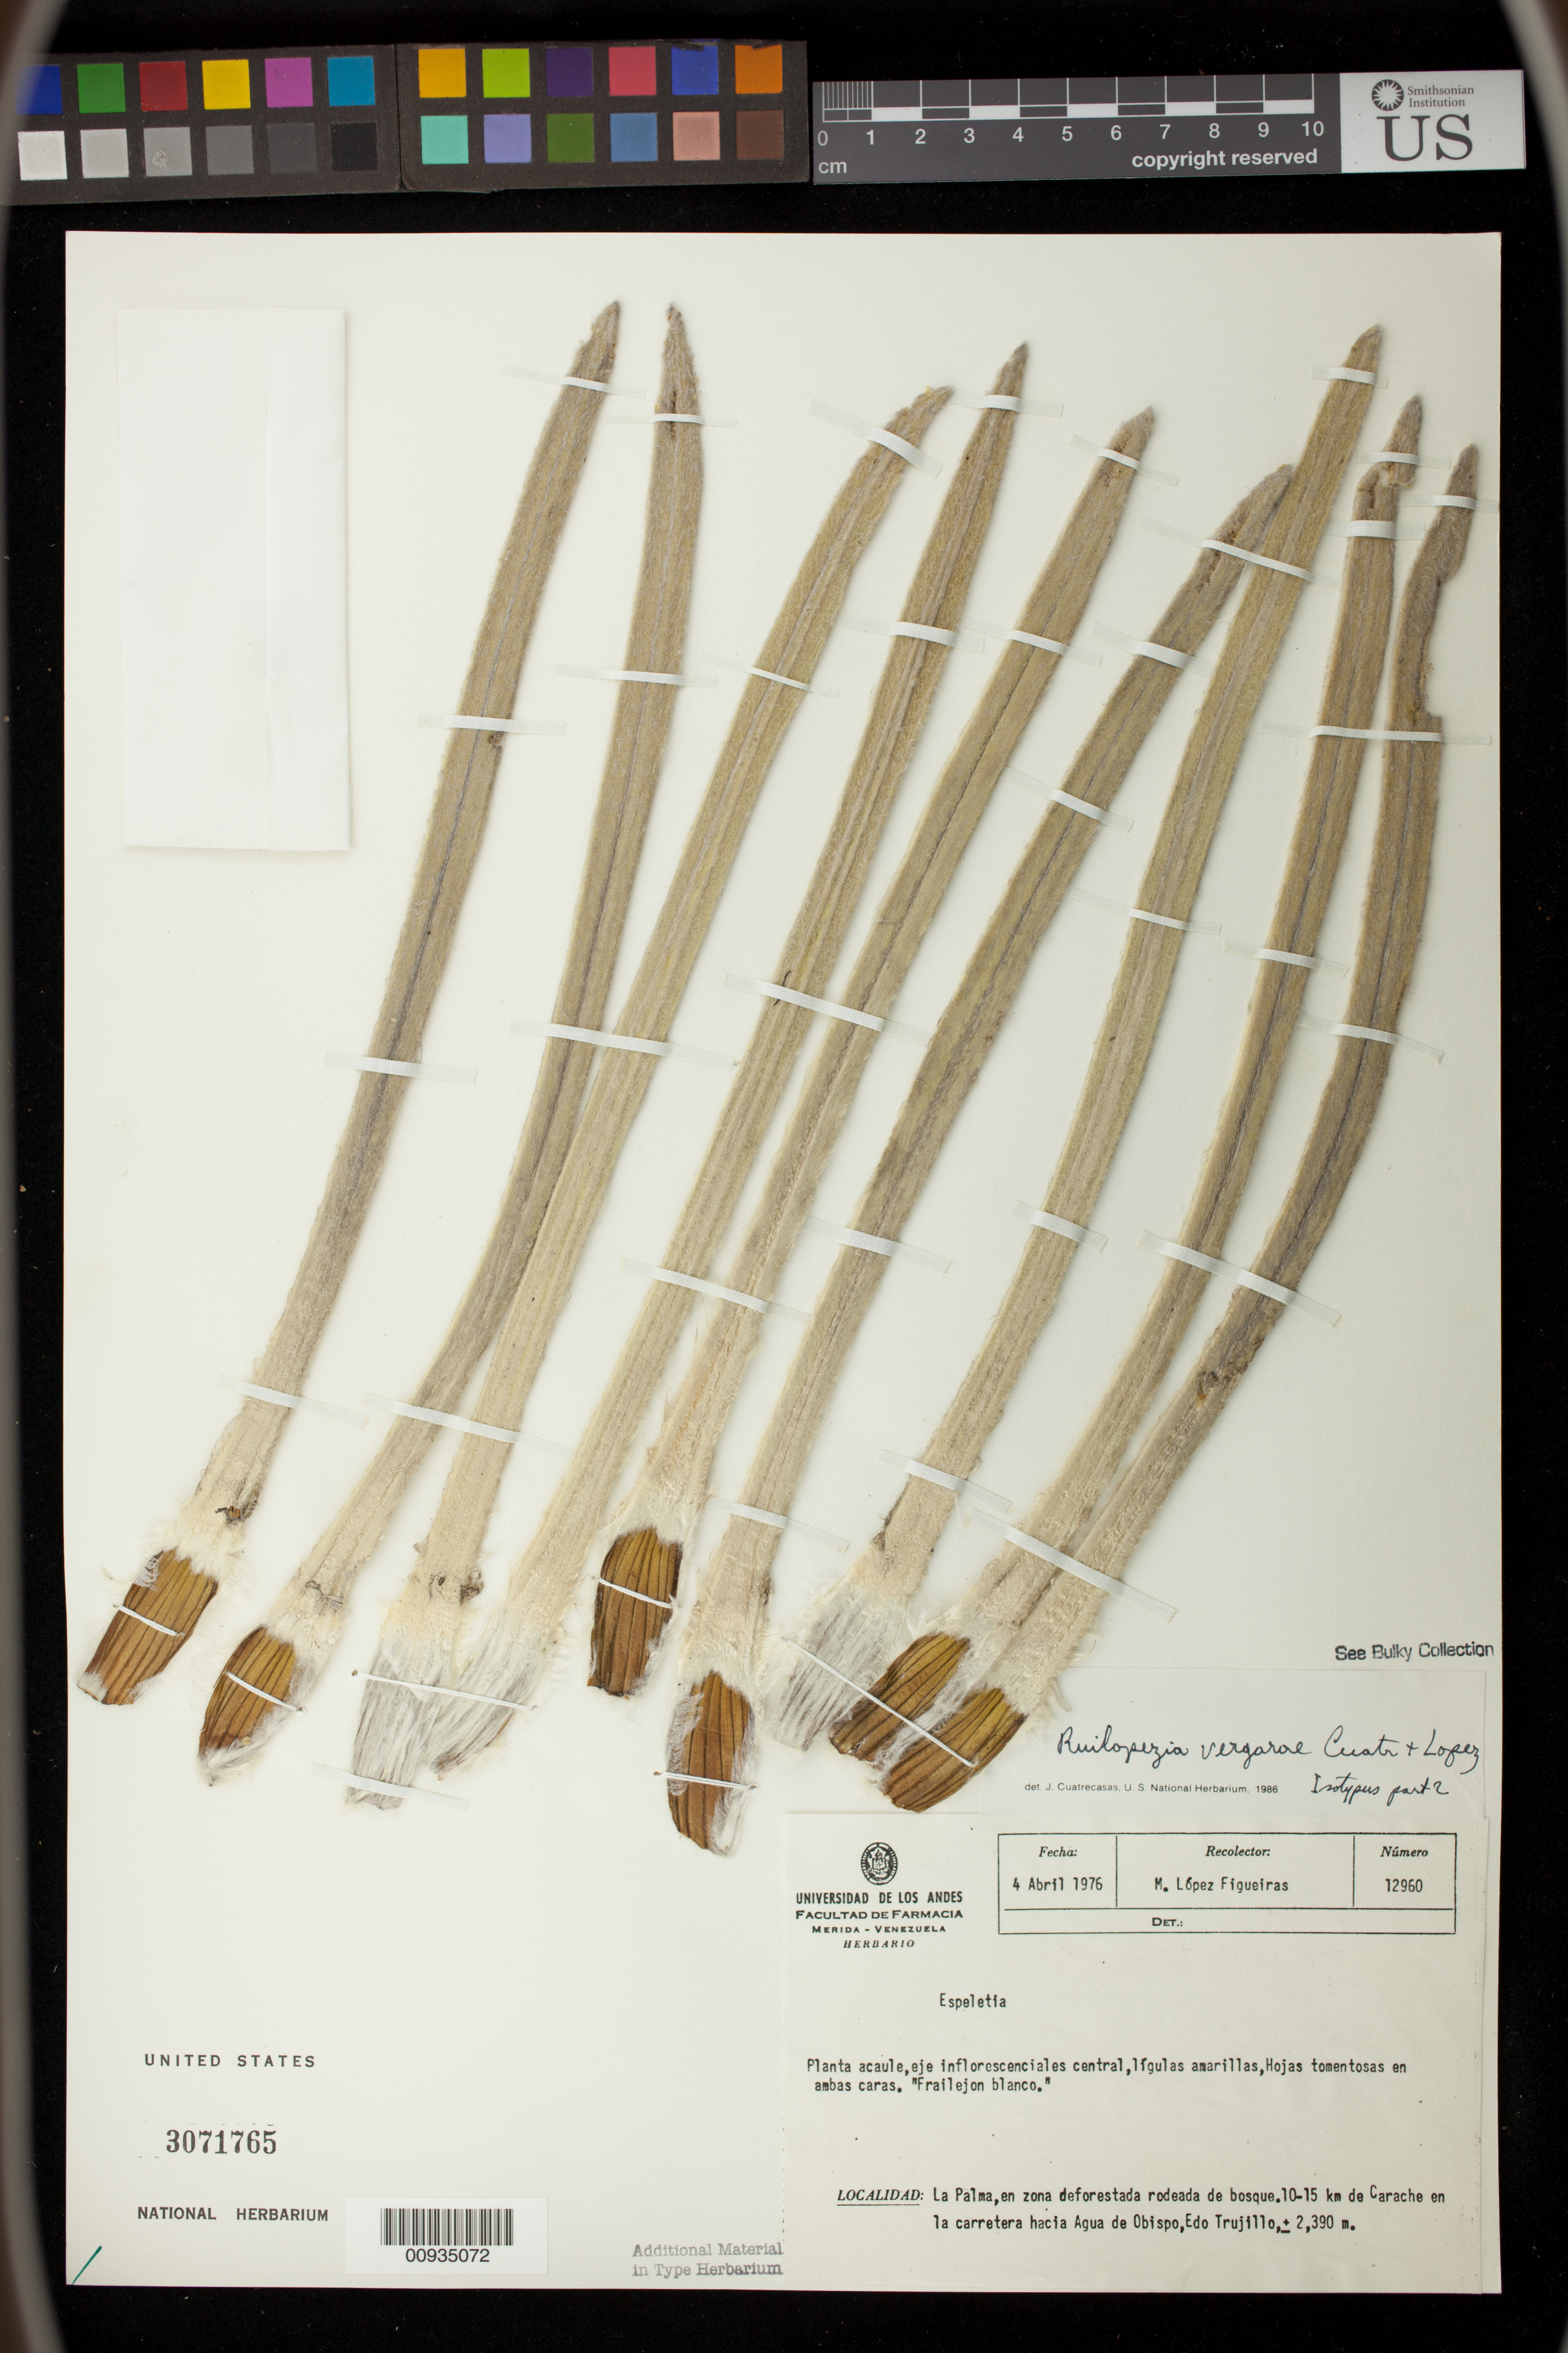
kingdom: Plantae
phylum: Tracheophyta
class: Magnoliopsida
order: Asterales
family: Asteraceae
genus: Ruilopezia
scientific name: Ruilopezia vergarae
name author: Cuatrec. & López Fig.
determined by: Cuatrecasas, J.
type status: Isotype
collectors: M. López Figueiras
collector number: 12960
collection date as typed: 04 Apr 1976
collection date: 1976-04-04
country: Venezuela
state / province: Trujillo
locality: La Palma, 10-15 km de Carache en La Carretera Hacia Agua de Opispo.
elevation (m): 2930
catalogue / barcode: US 3071765